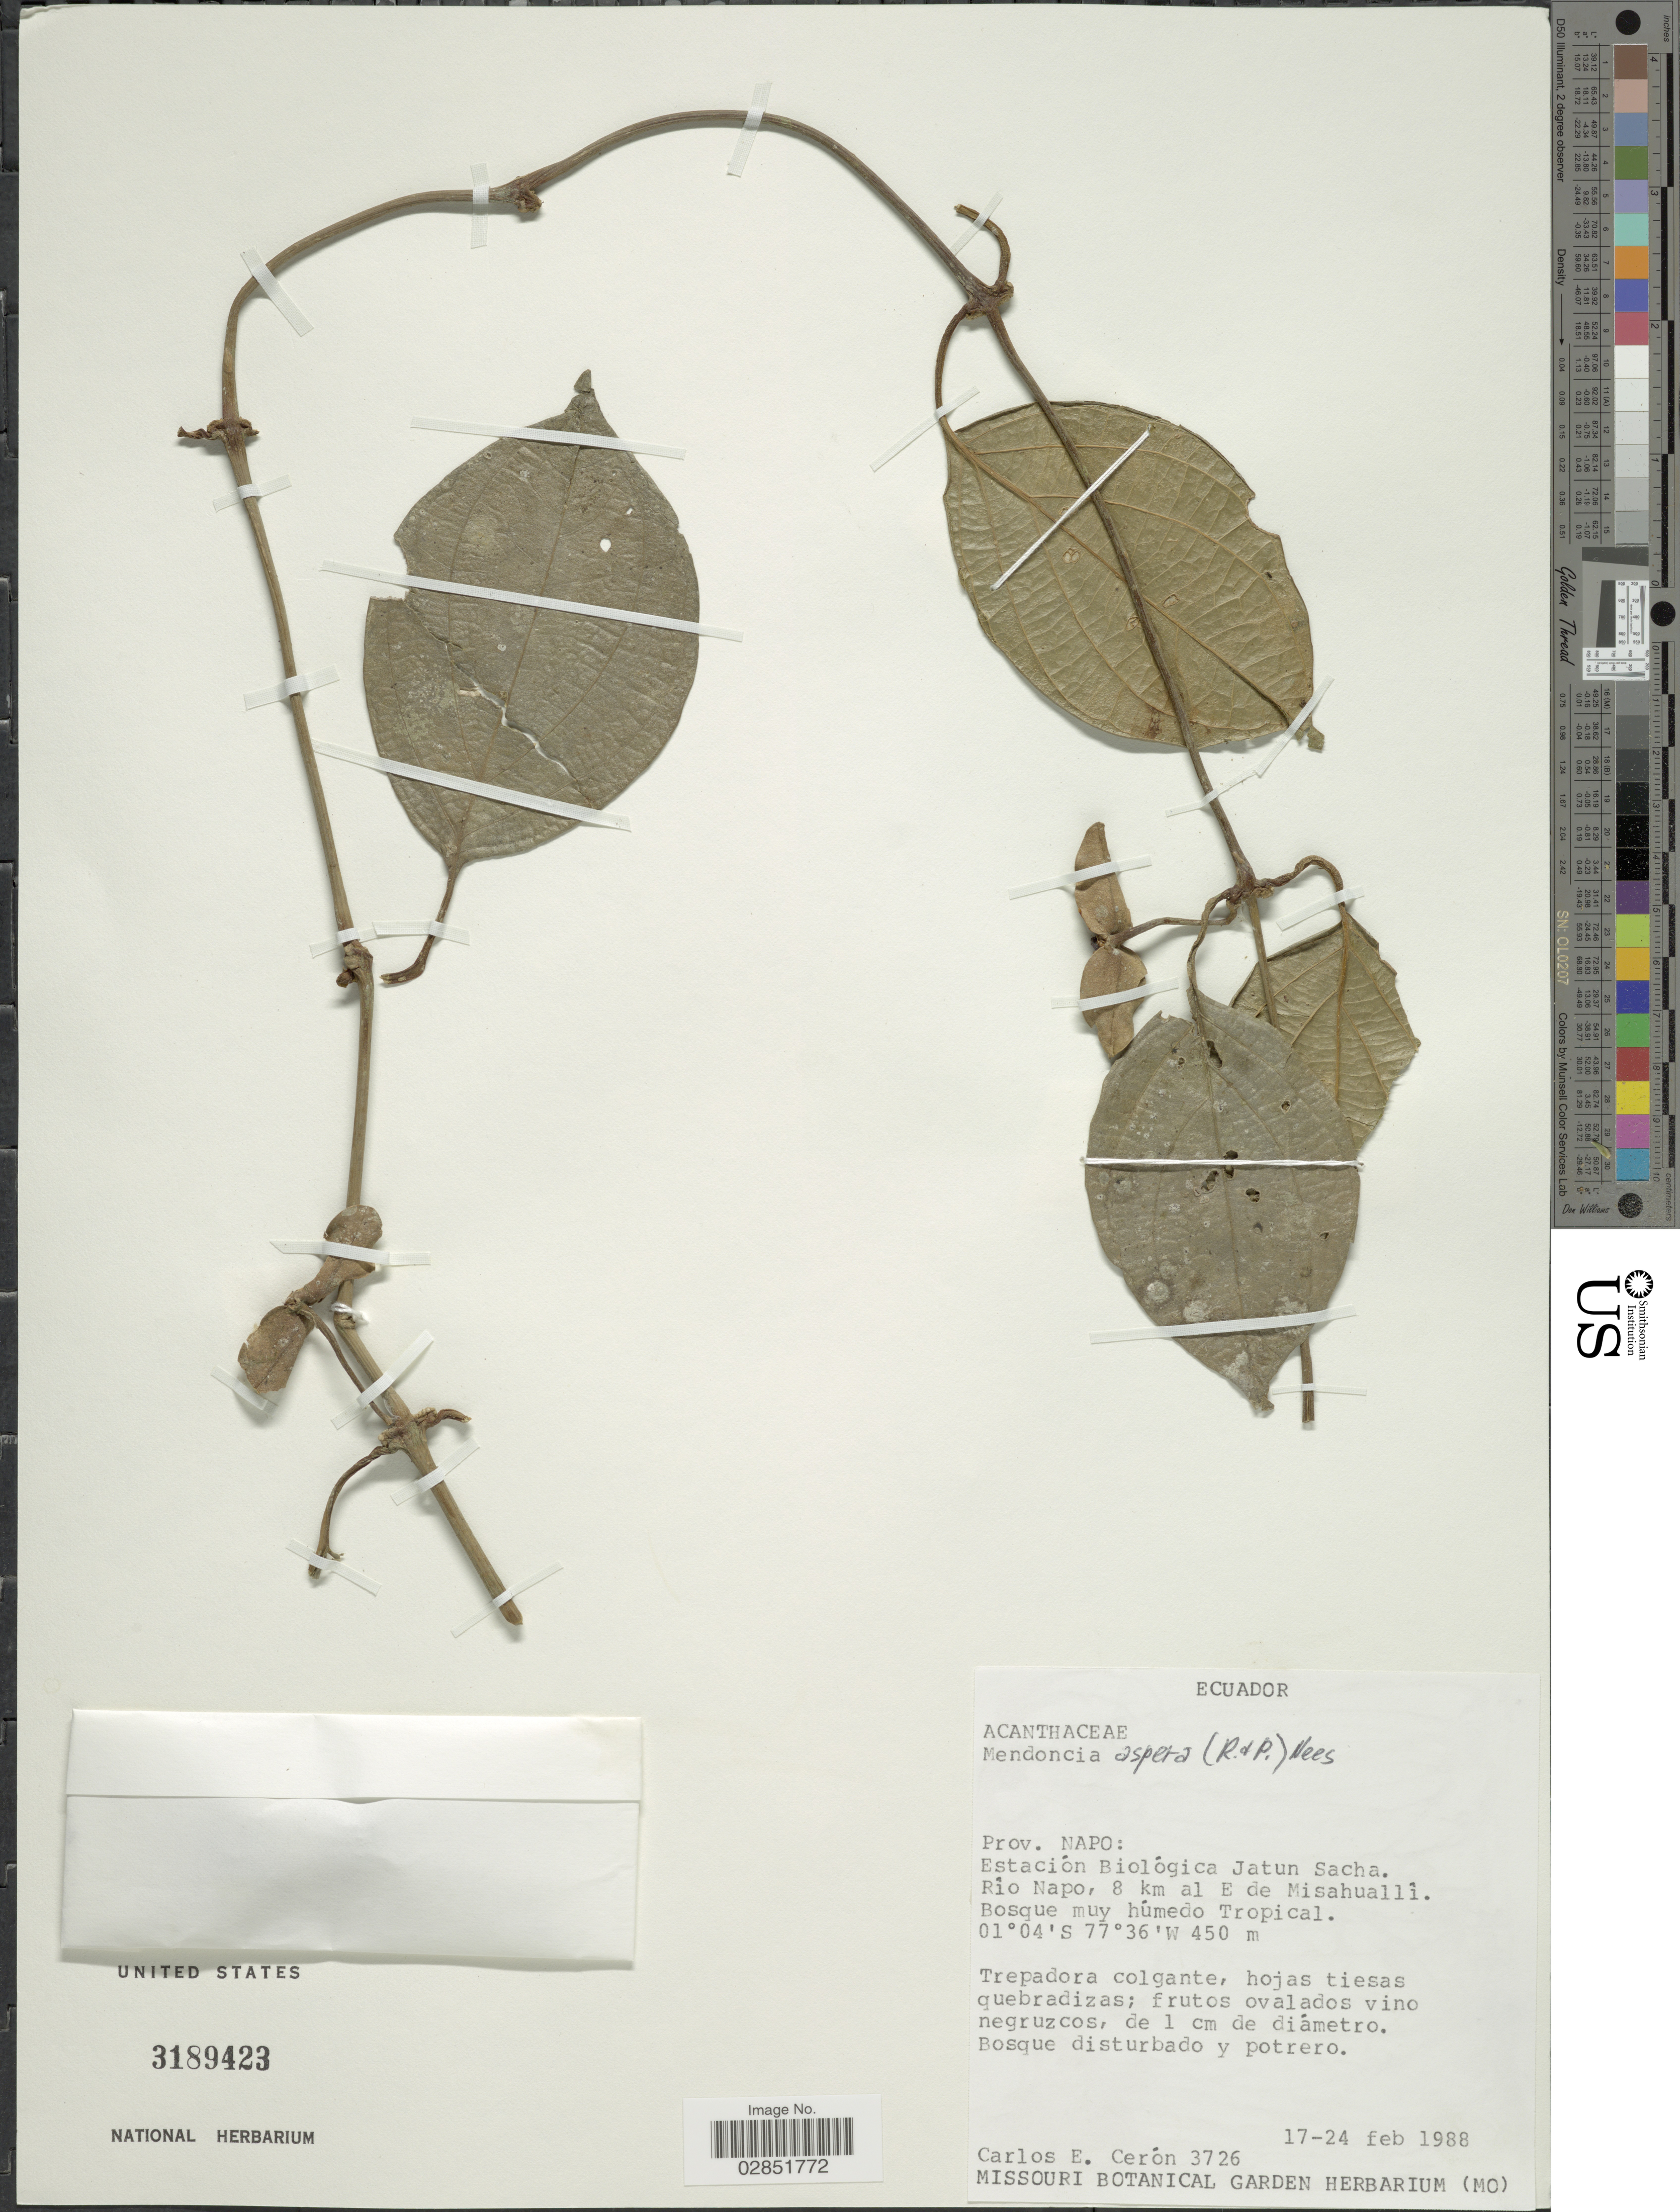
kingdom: Plantae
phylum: Tracheophyta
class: Magnoliopsida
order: Lamiales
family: Acanthaceae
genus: Mendoncia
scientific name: Mendoncia sp.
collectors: C. E. Cerón M.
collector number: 3726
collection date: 1988-02-17/1988-02-24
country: Ecuador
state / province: Napo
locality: Prov. Napo: Estación Biológica Jatun Sacha. Rio Napo, 8 km al E de Misahualli.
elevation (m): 450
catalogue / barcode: US 3189423